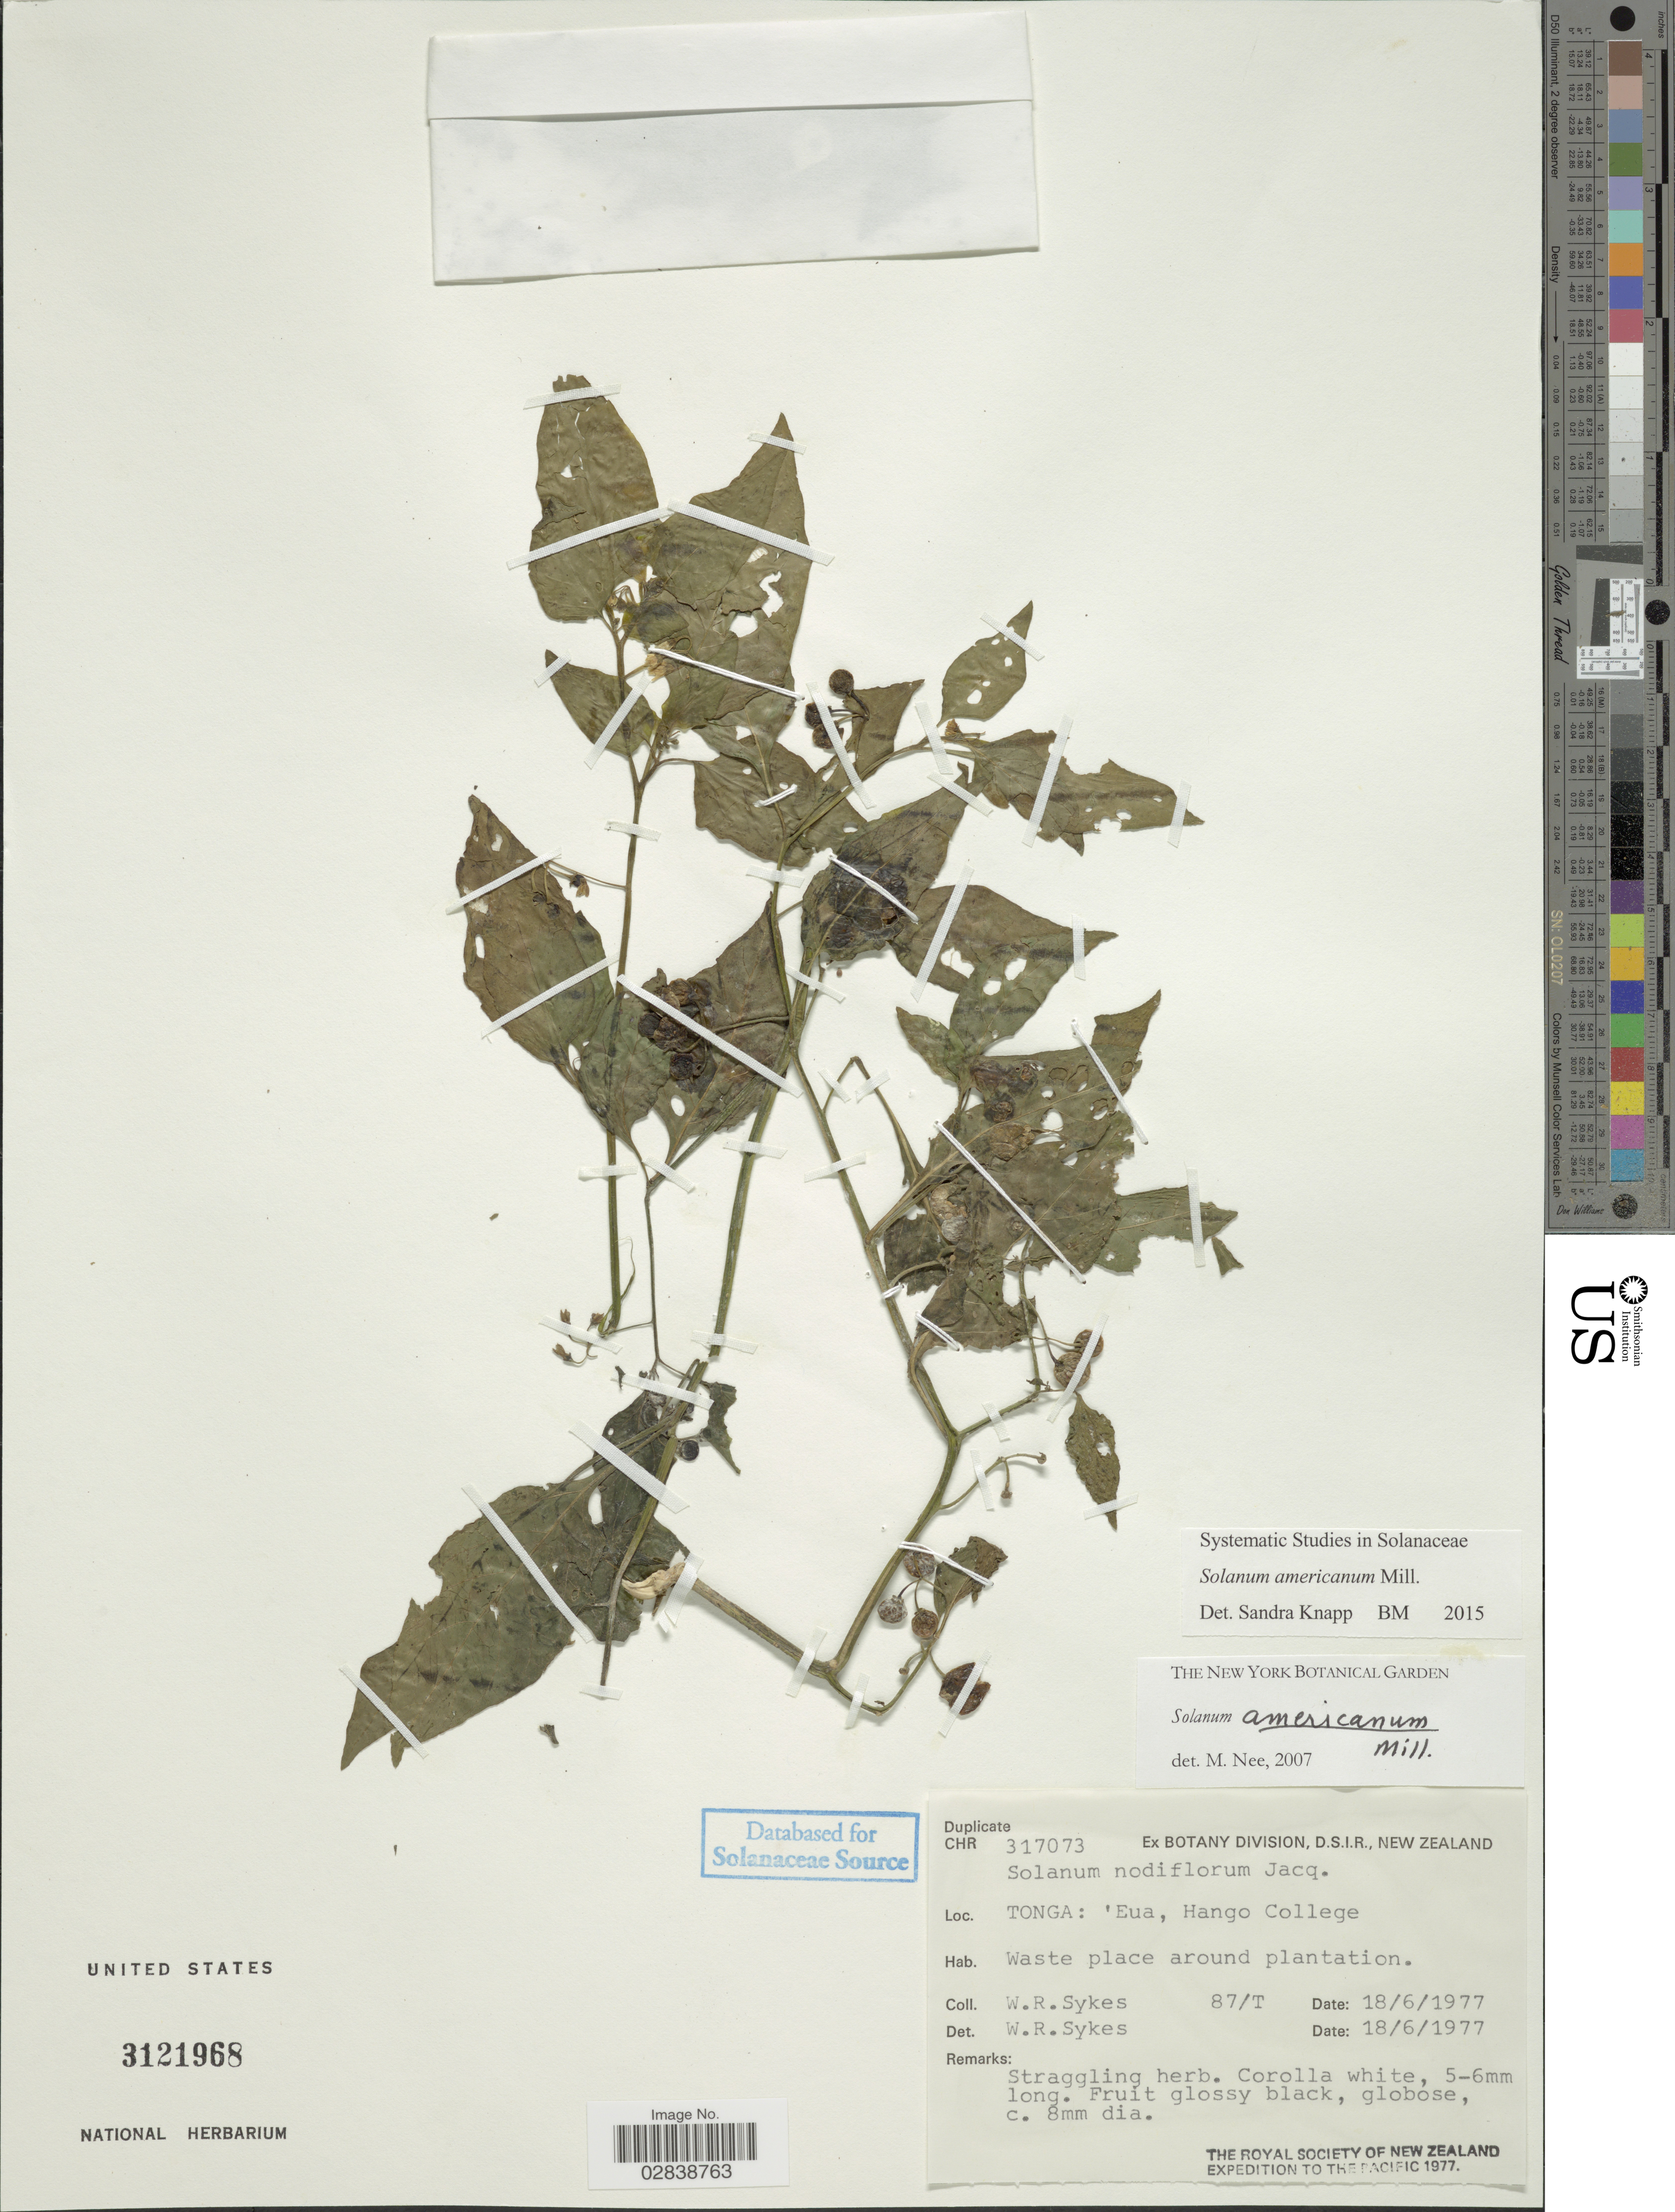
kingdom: Plantae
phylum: Tracheophyta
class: Magnoliopsida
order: Solanales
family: Solanaceae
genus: Solanum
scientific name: Solanum americanum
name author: Mill.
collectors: W. R. Sykes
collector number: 87/T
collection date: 1977-06-18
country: Tonga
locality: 'Eua; Hango College.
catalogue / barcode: US 3121968